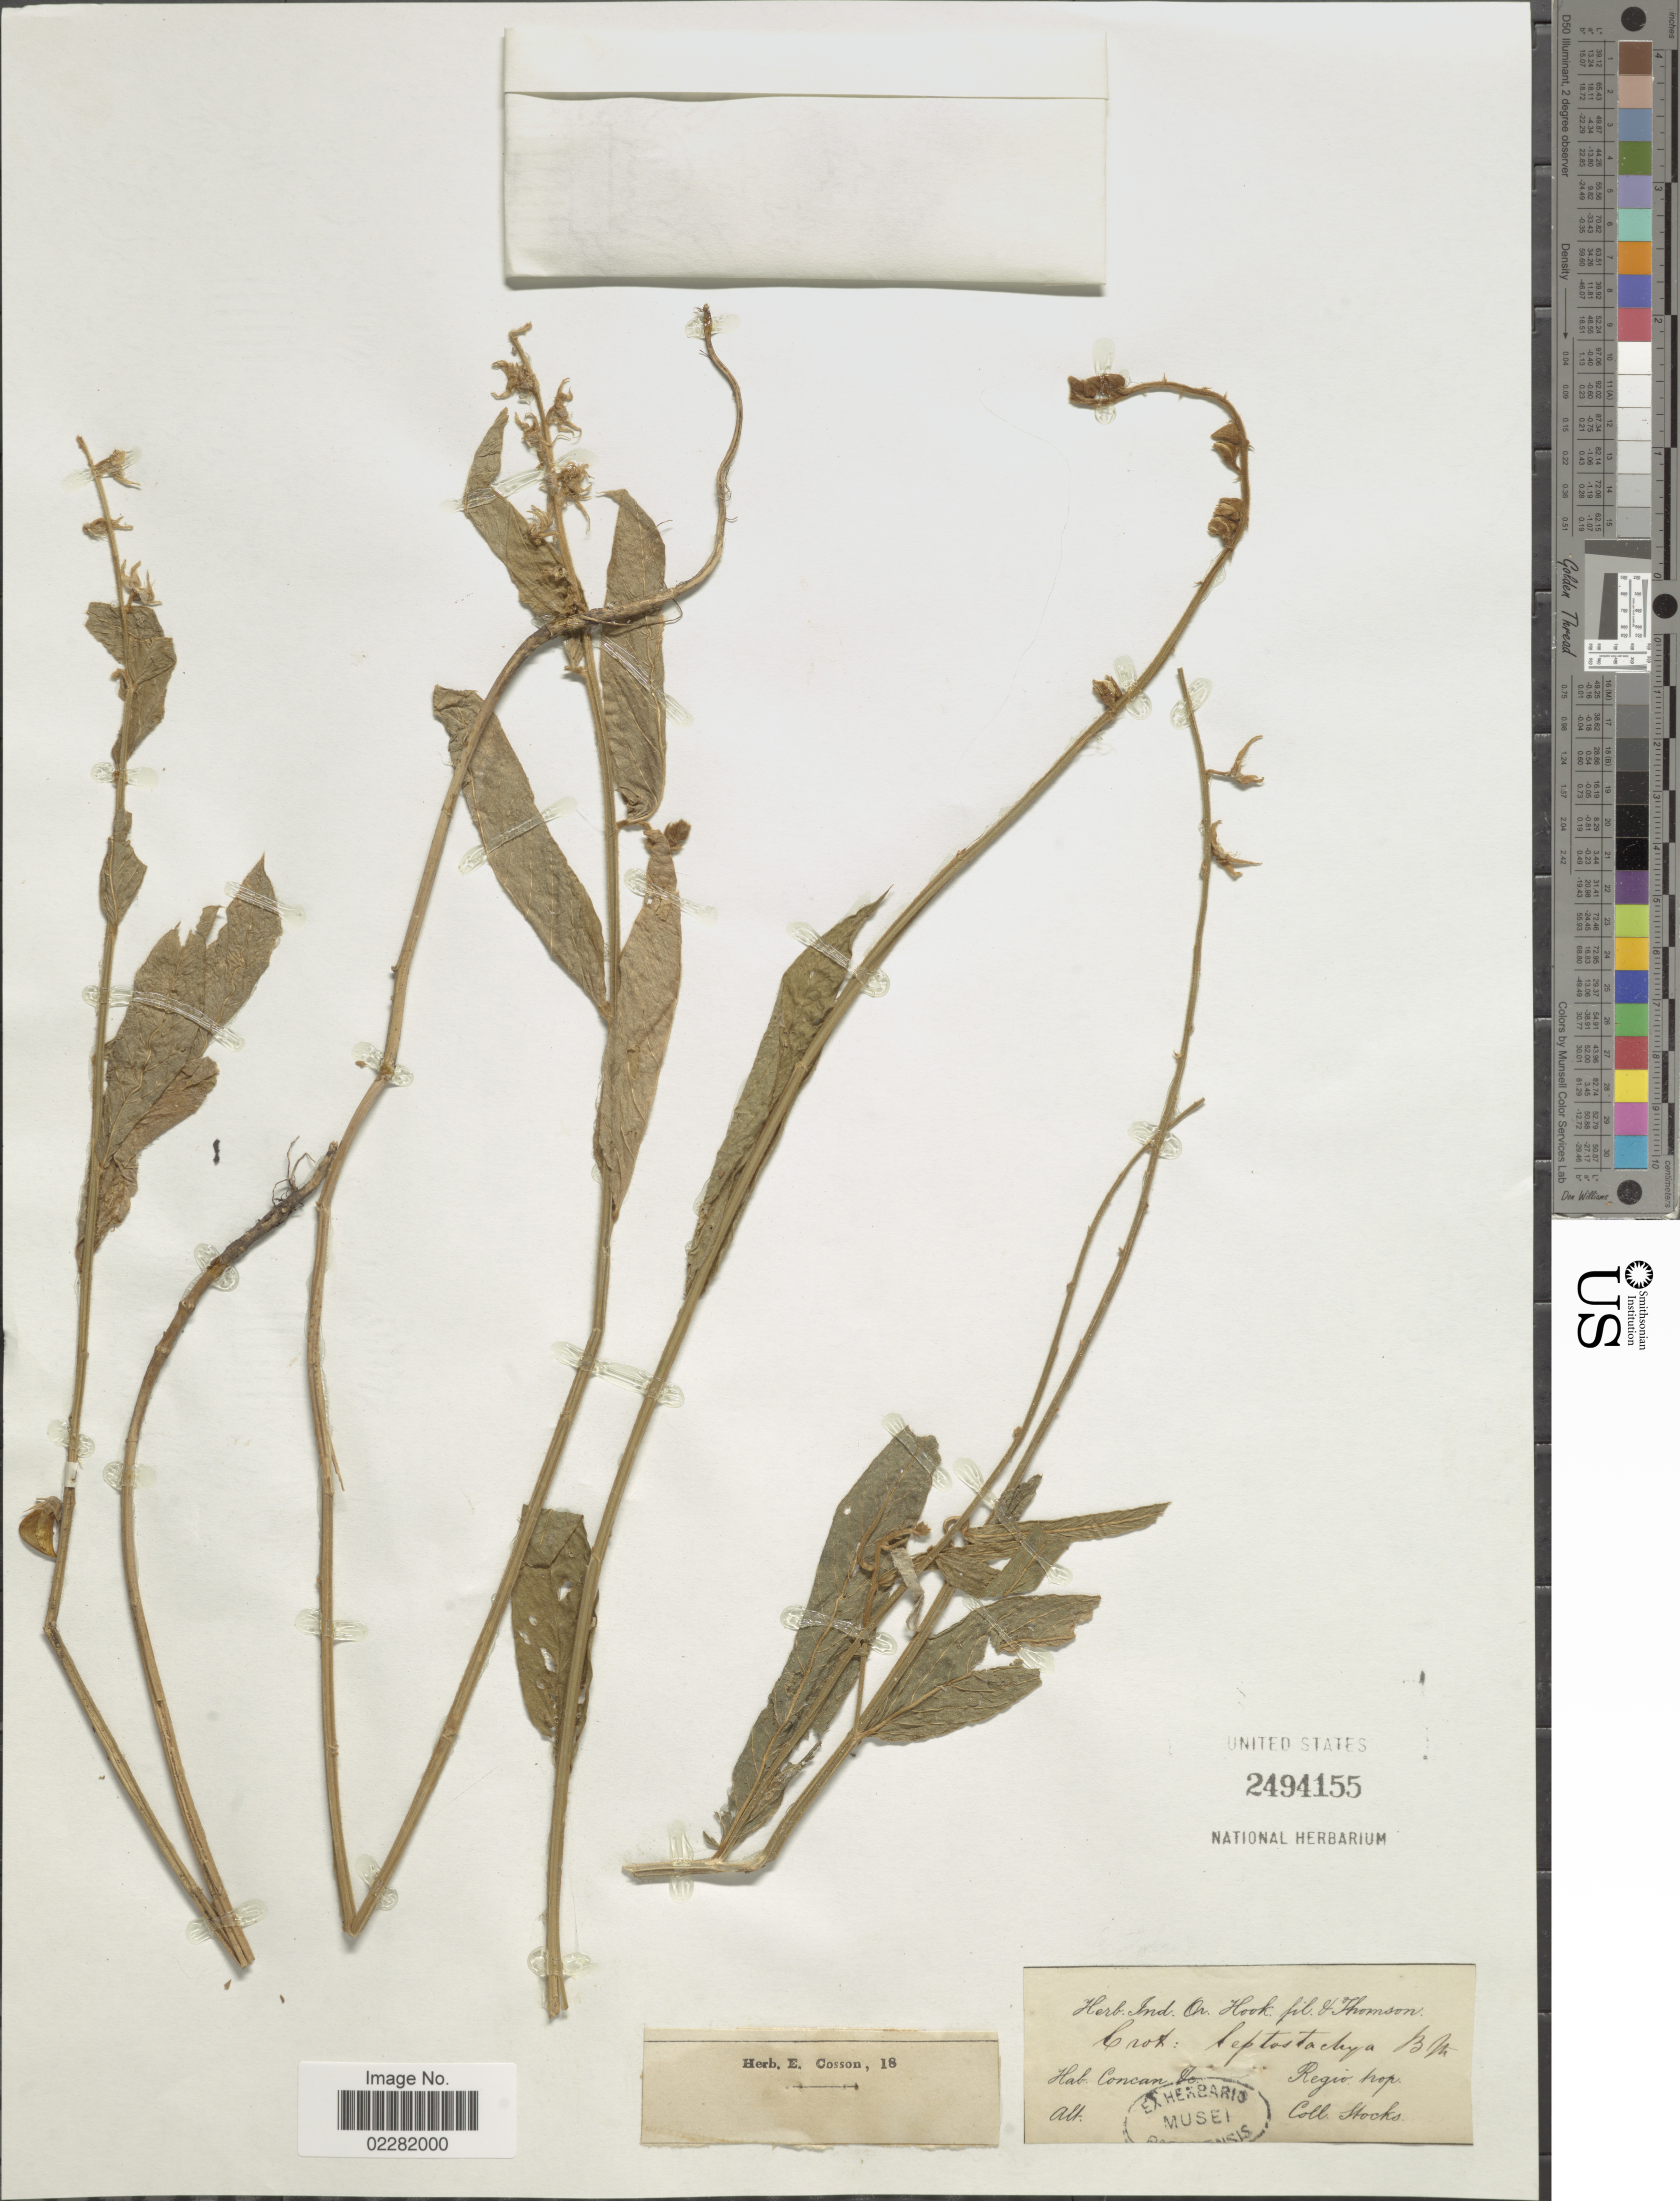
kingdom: Plantae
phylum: Tracheophyta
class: Magnoliopsida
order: Fabales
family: Fabaceae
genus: Crotalaria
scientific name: Crotalaria leptostachya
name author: Benth.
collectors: Stocks, --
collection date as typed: Transcribed d/m/y: //18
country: India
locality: Concan &c.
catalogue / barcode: US 2494155